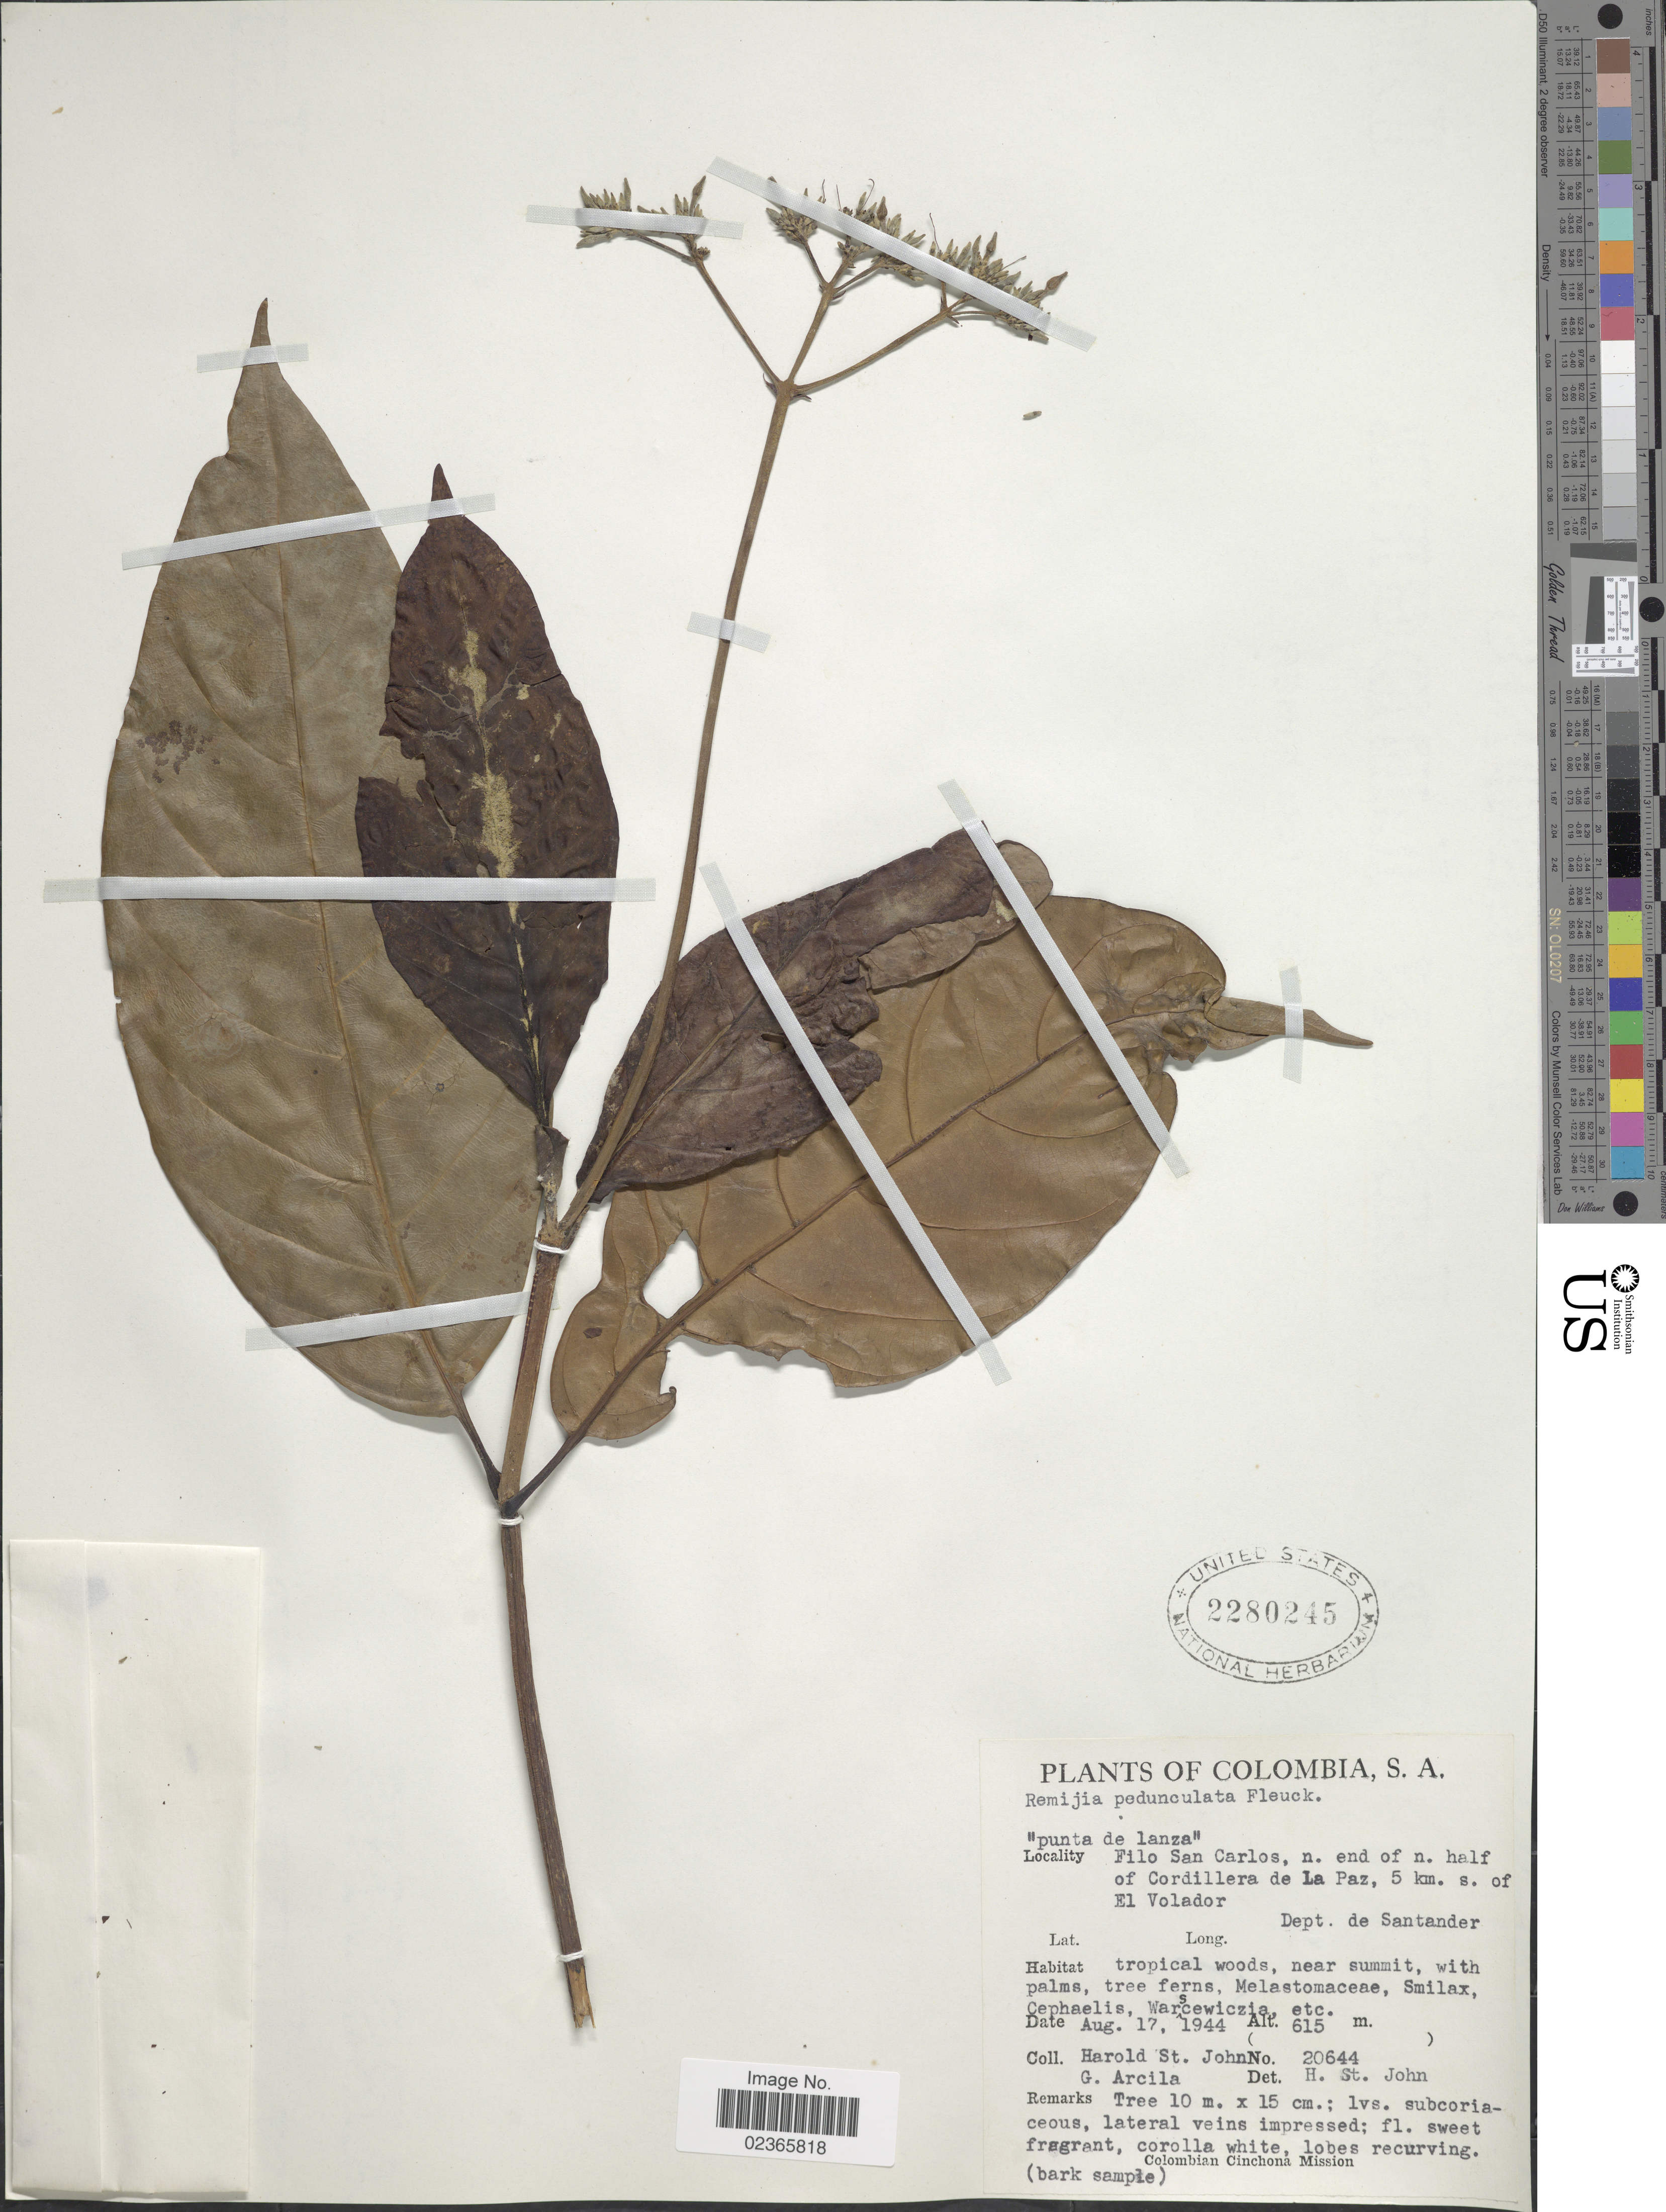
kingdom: Plantae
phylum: Tracheophyta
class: Magnoliopsida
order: Gentianales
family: Rubiaceae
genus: Remijia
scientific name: Remijia pedunculata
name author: (H. Karst.) Fluck.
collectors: H. St. John & G. Arcila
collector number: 20644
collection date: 1944-08-17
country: Colombia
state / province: Santander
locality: File San Carlos, n. end of n. half of Cordillera de La Paz, 5 km. s. of El Volador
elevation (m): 615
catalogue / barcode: US 2280245